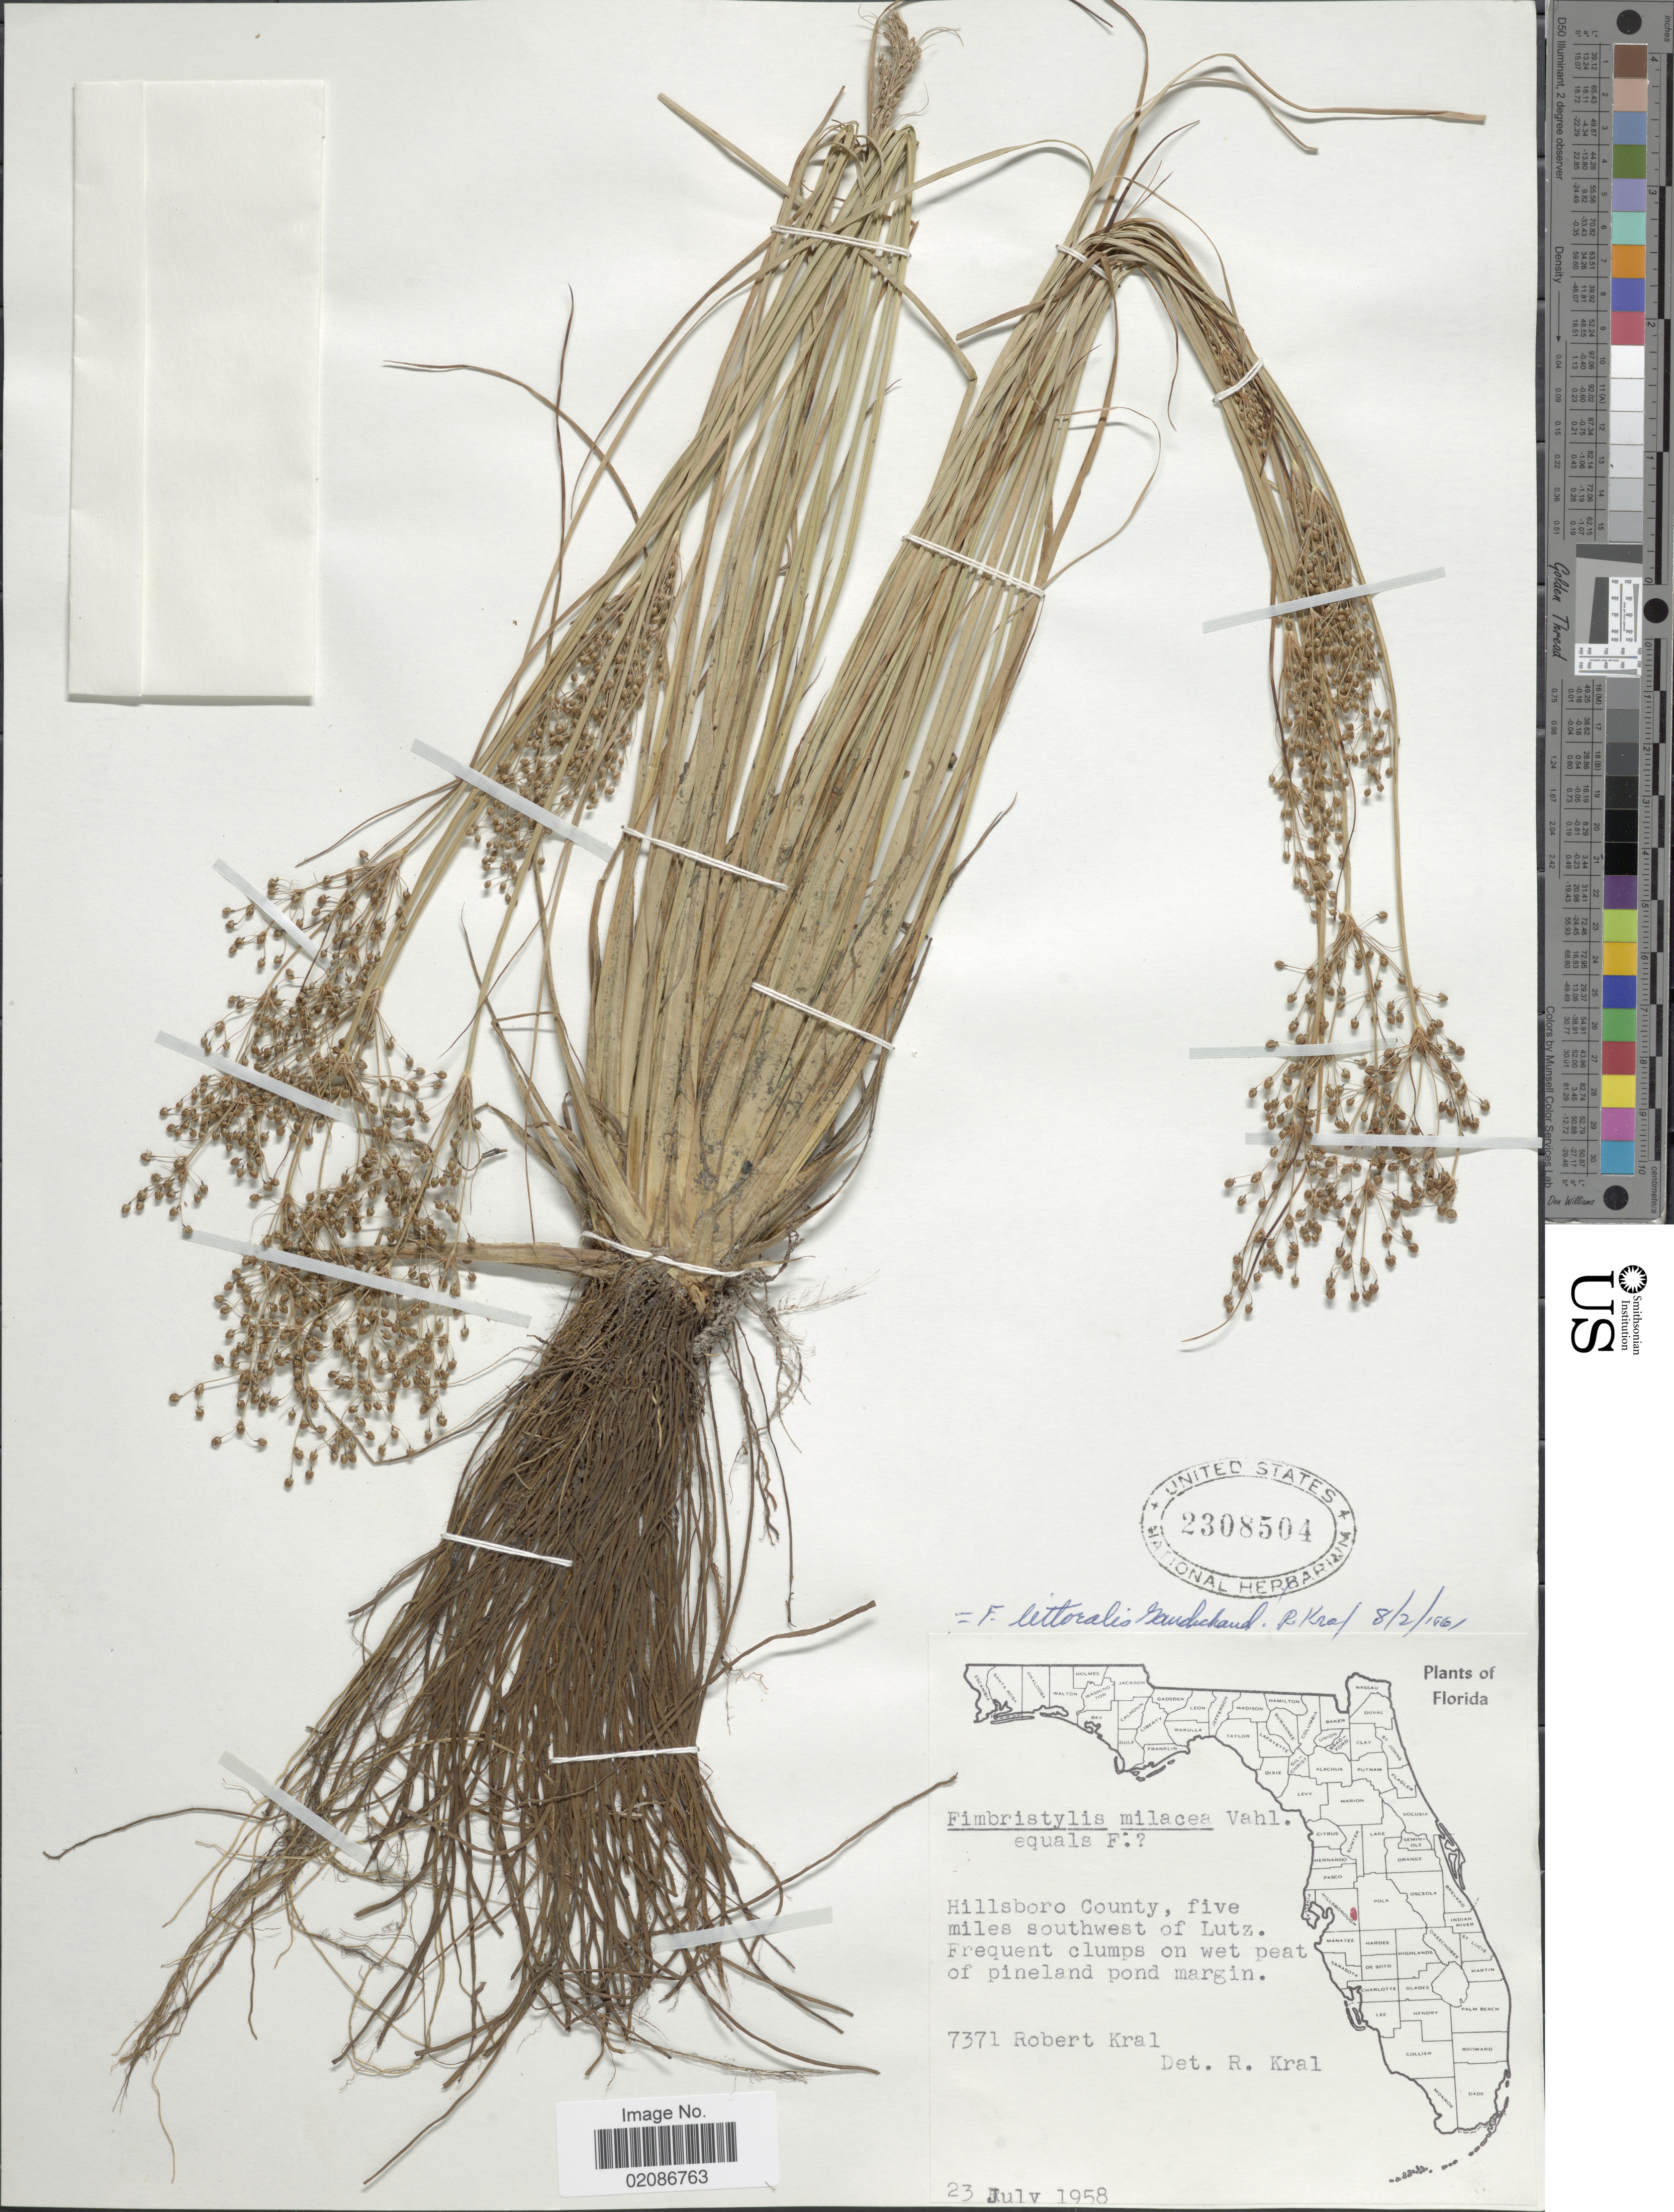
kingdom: Plantae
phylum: Tracheophyta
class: Liliopsida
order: Poales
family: Cyperaceae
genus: Fimbristylis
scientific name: Fimbristylis littoralis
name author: Gaudich.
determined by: Strong, M. T., (US), Smithsonian Institution - National Museum of Natural History (UNITED STATES)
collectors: R. Kral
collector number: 7371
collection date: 1958-07-23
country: United States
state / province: Florida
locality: Hillsborto County, five miles southwest of Lutz.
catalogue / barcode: US 2308504